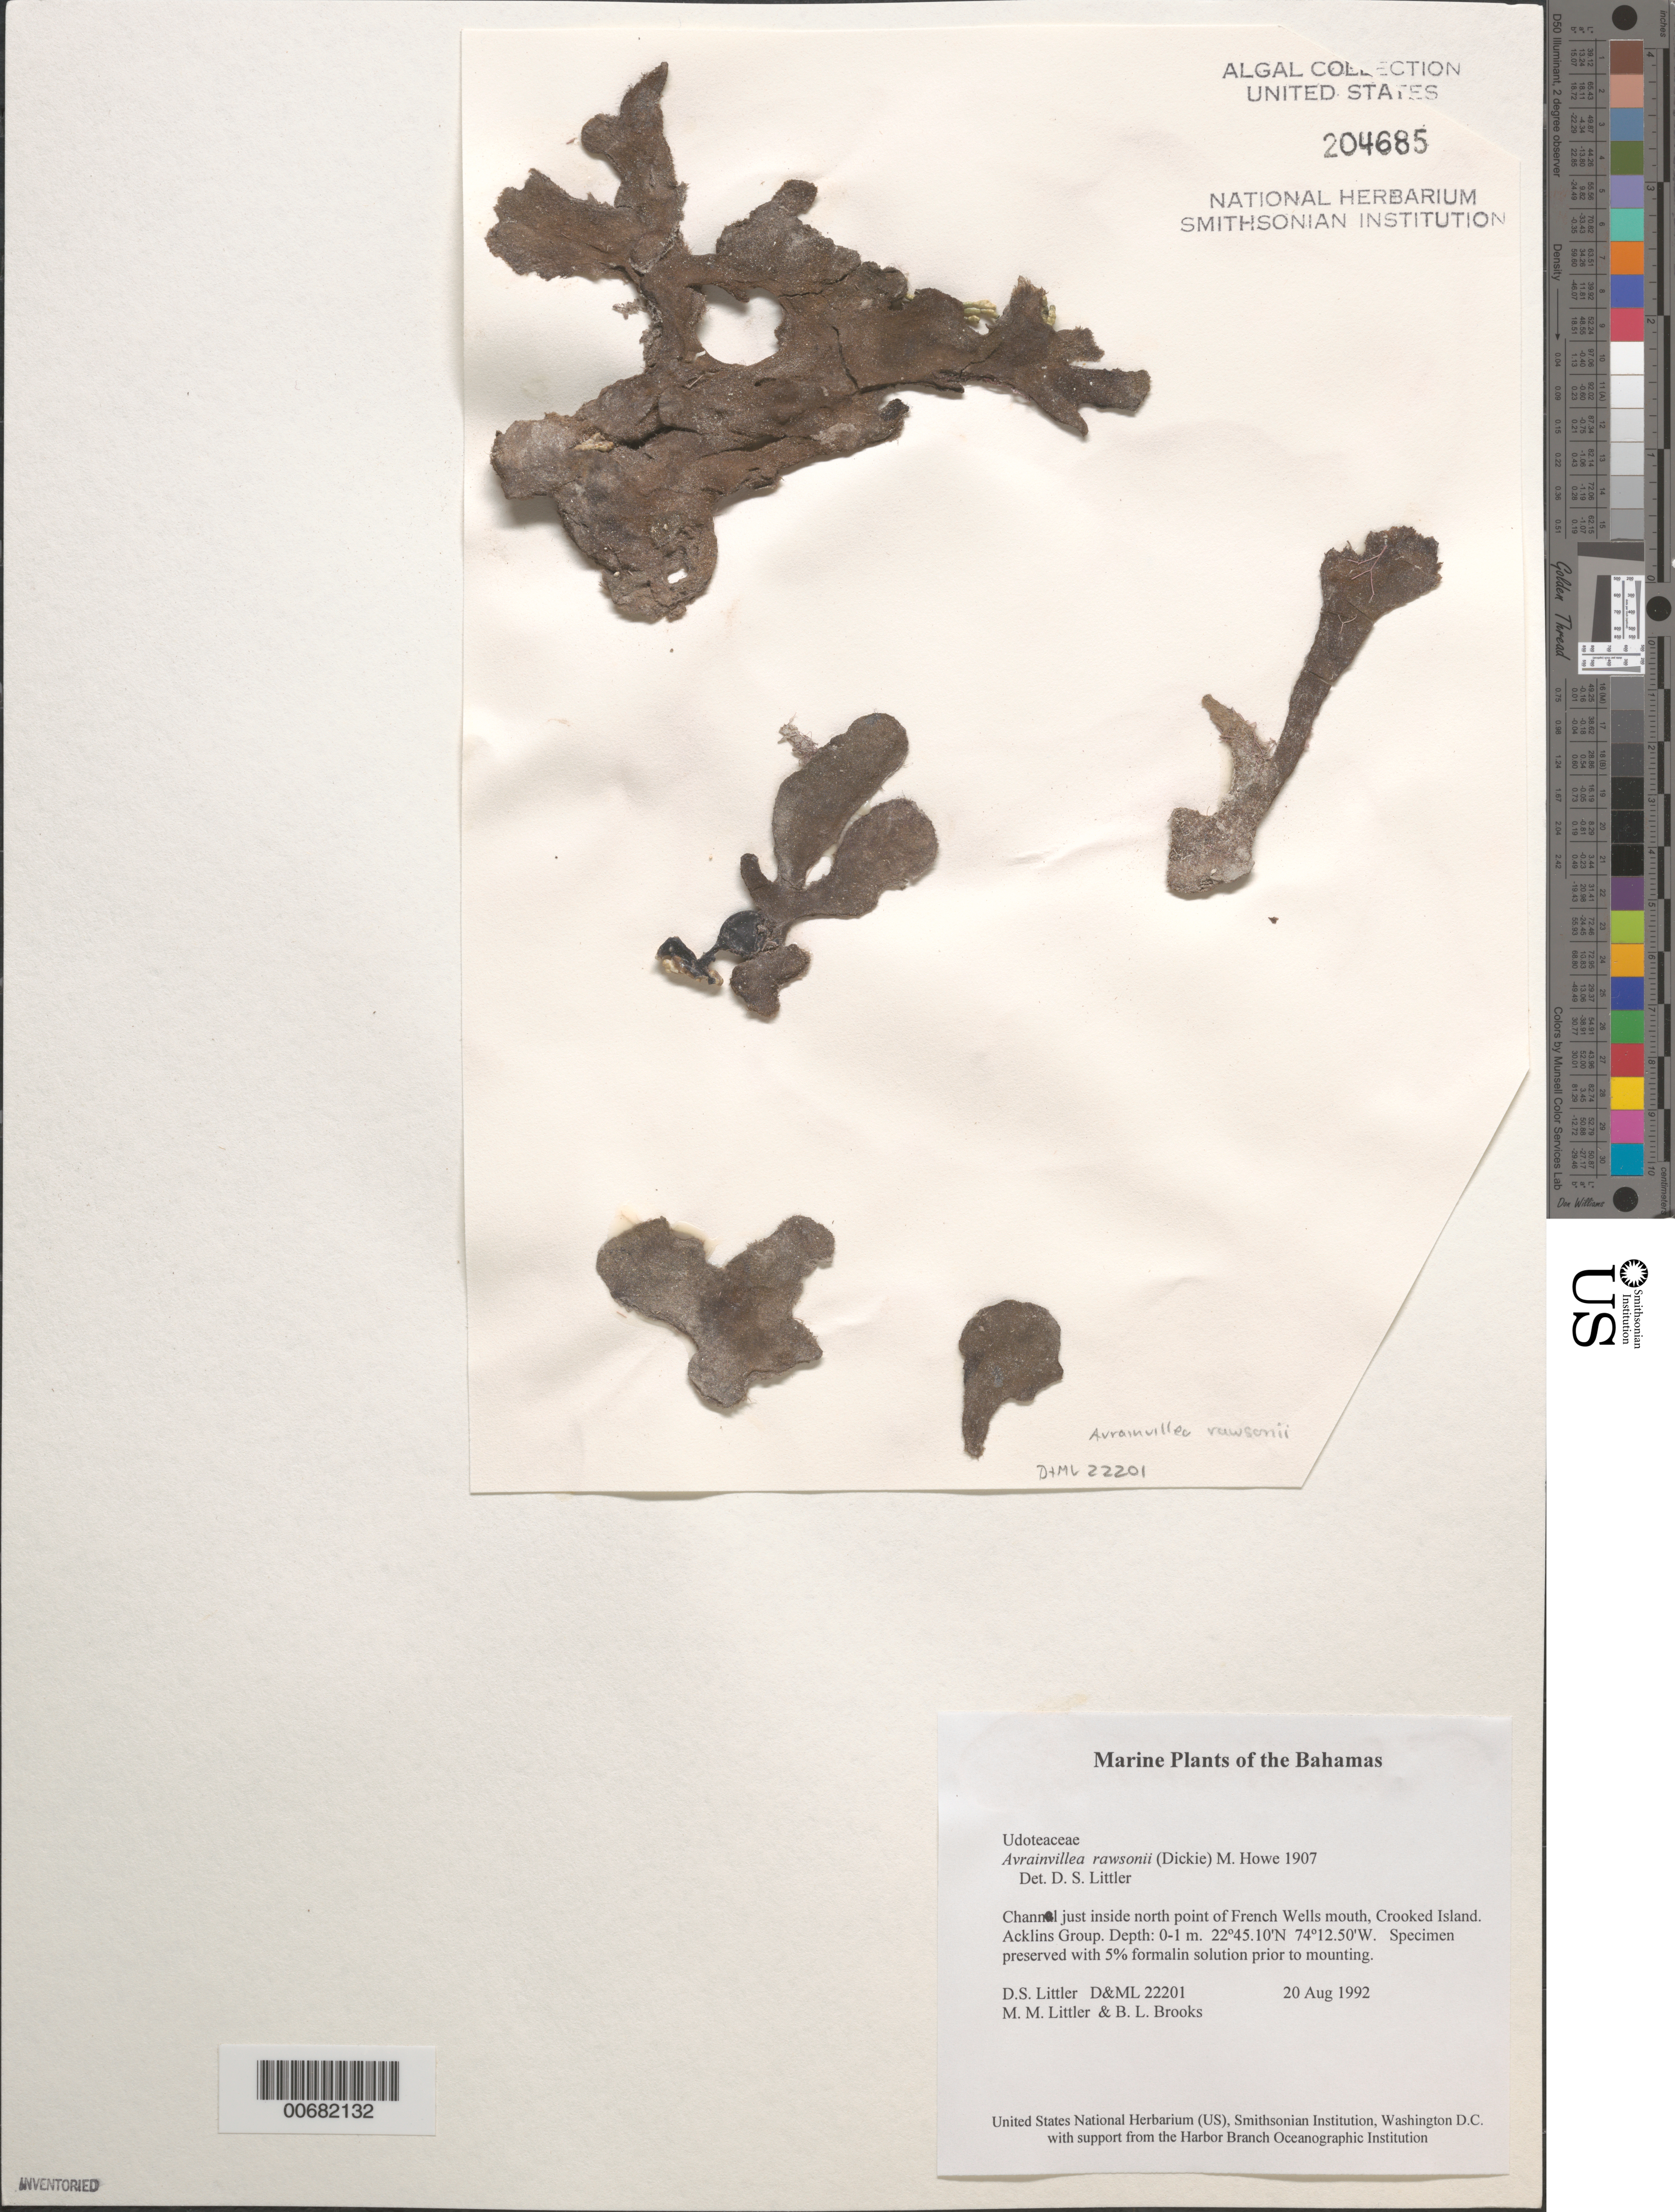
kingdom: Plantae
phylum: Chlorophyta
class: Ulvophyceae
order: Bryopsidales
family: Dichotomosiphonaceae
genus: Avrainvillea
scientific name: Avrainvillea rawsonii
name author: (Dickie) M. Howe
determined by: Littler, D. S.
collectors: D. S. Littler, M. M. Littler & B. Brooks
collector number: D&ML 22201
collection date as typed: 20 Aug 1992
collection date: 1992-08-20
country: Bahamas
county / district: Crooked Island District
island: Crooked Island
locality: Channel just inside north point of French Wells mouth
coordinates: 22 45.10' N, 74 12.50' W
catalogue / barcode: US 204685